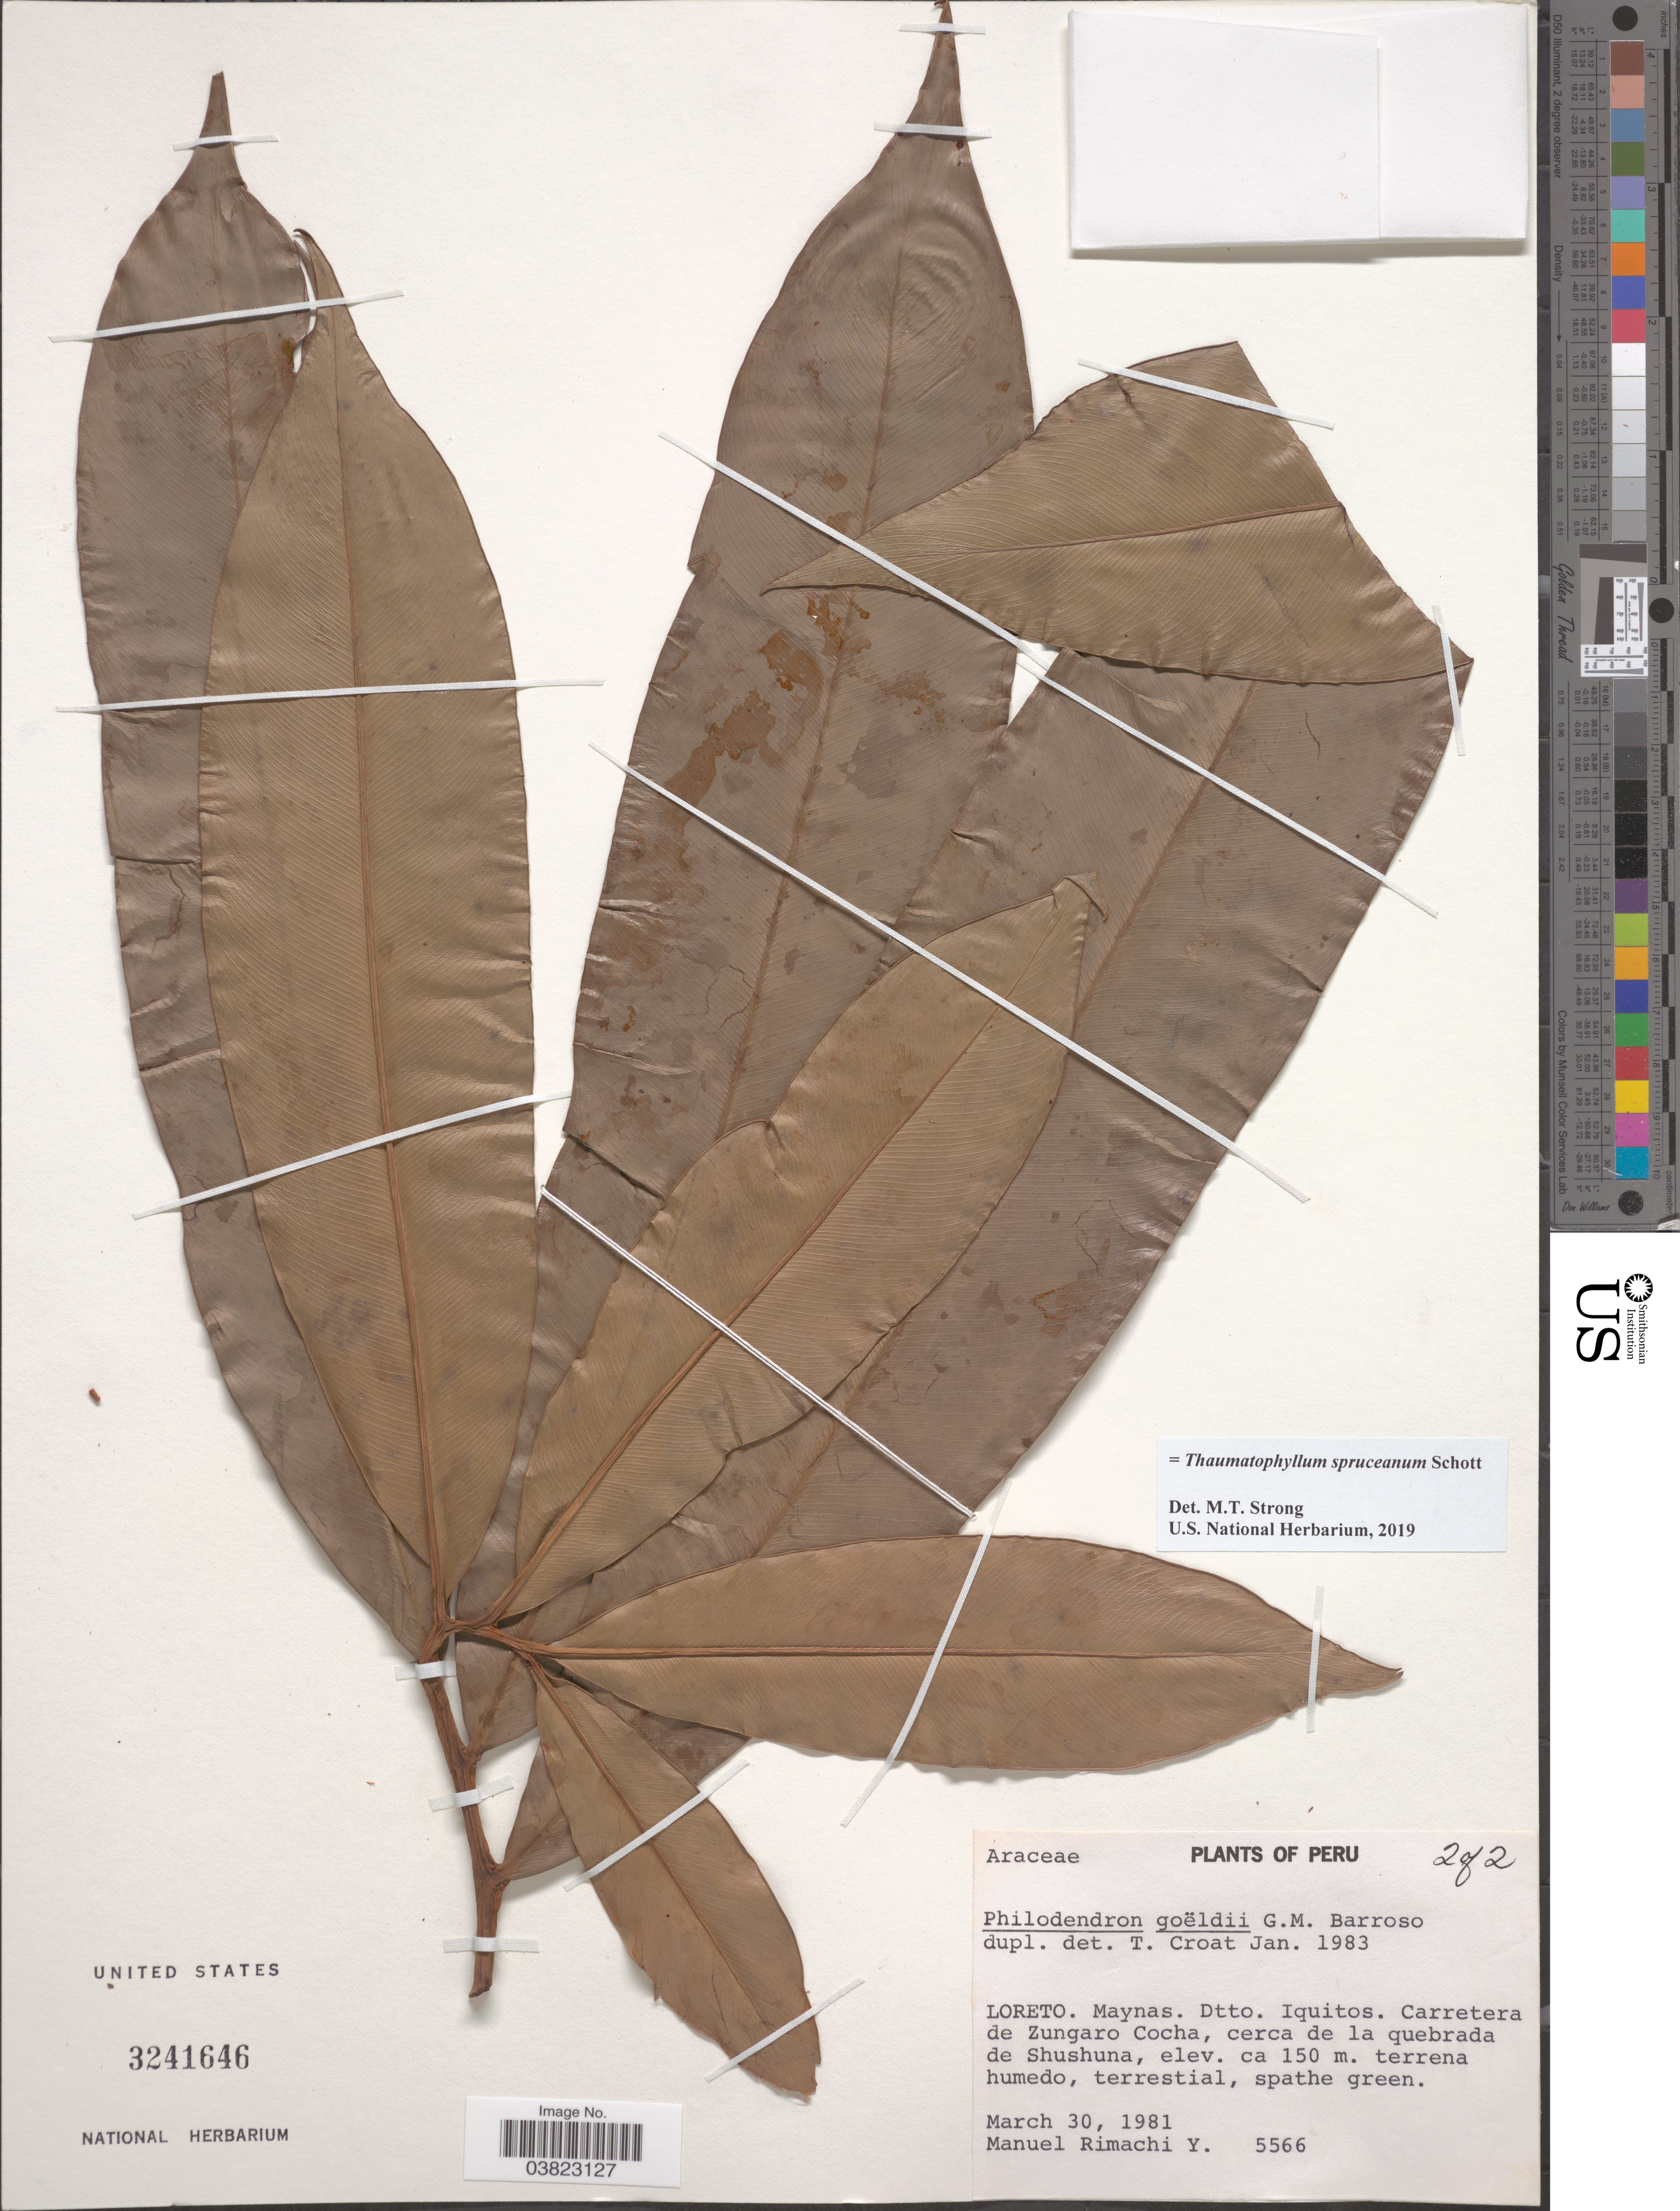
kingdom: Plantae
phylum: Tracheophyta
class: Liliopsida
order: Alismatales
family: Araceae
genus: Thaumatophyllum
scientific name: Thaumatophyllum spruceanum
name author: Schott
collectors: M. Rimachi Y.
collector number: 5566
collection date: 1981-03-30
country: Peru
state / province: Loreto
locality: Maynas. Dtto. Iquitos. Carretera de Zungaro Cocha, cerca de la quebrada de Shushuna.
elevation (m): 150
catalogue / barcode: US 3241646